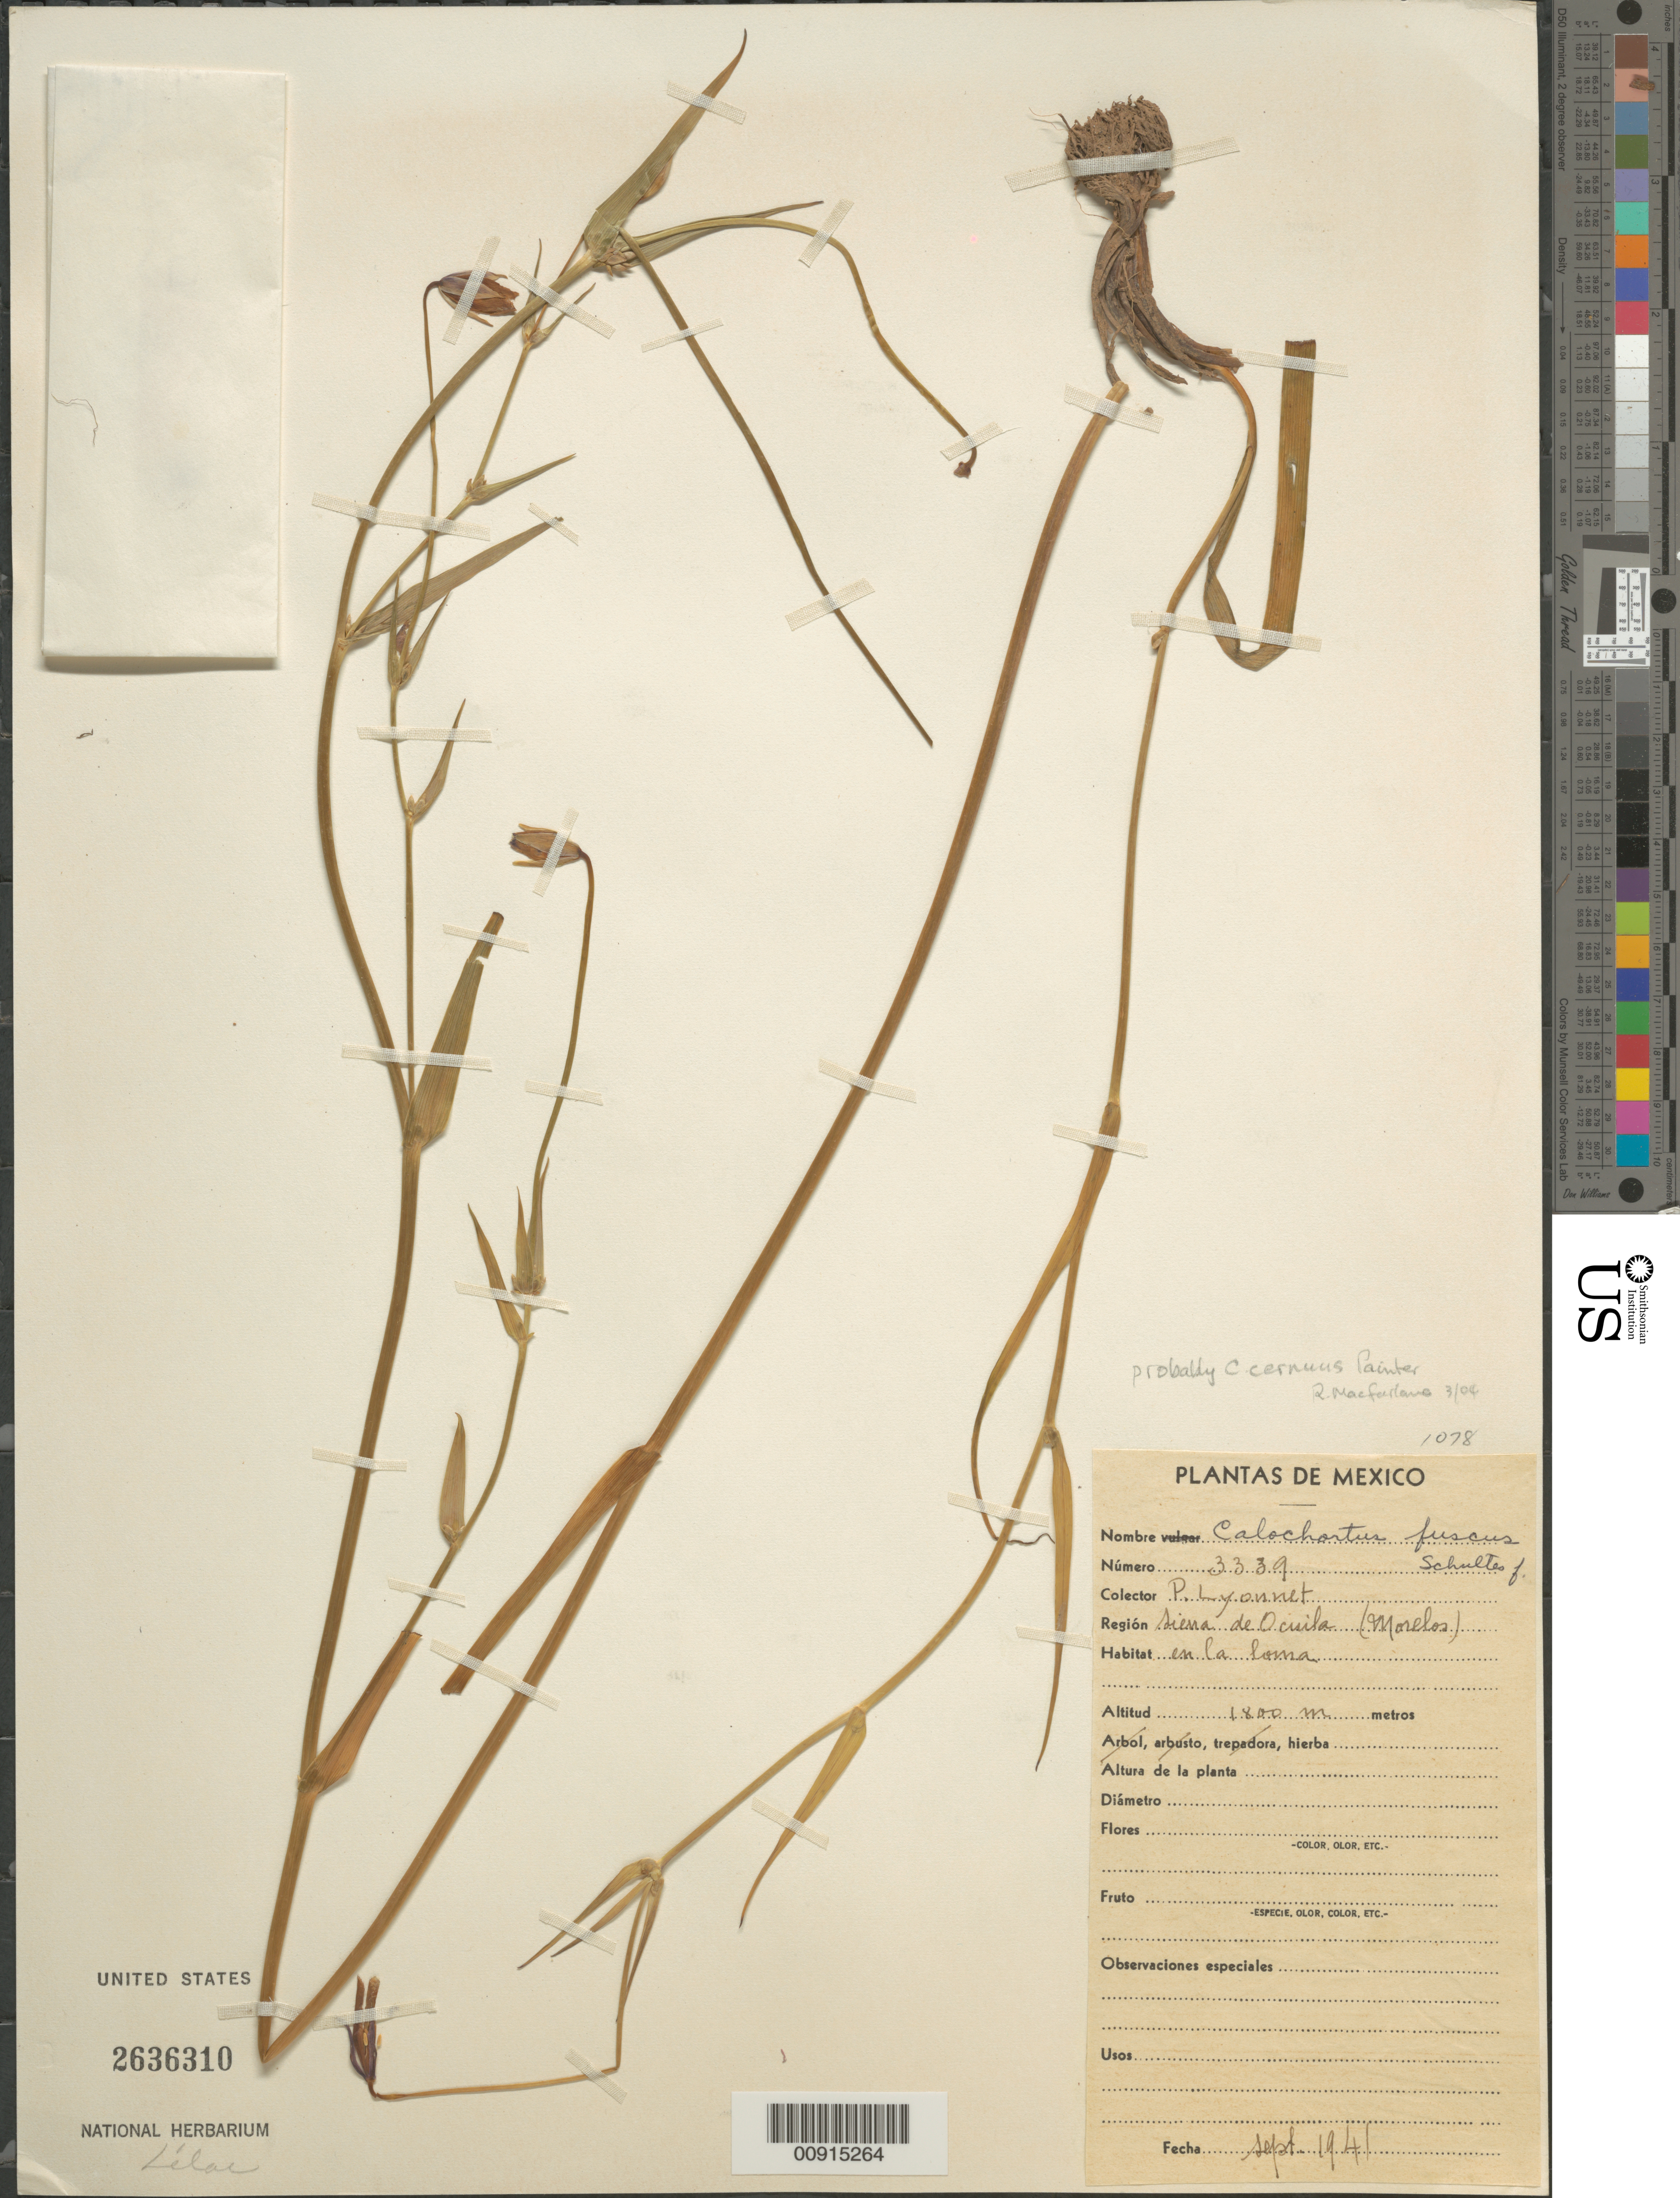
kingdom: Plantae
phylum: Tracheophyta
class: Liliopsida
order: Liliales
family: Liliaceae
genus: Calochortus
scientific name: Calochortus cernuus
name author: J.H. Painter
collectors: Bro. E. Lyonnet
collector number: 3339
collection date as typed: Sep 1941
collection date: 1941-09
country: Mexico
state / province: Morelos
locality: Sierra de Ocuila (Morelos).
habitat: En la loma.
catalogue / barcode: US 2636310